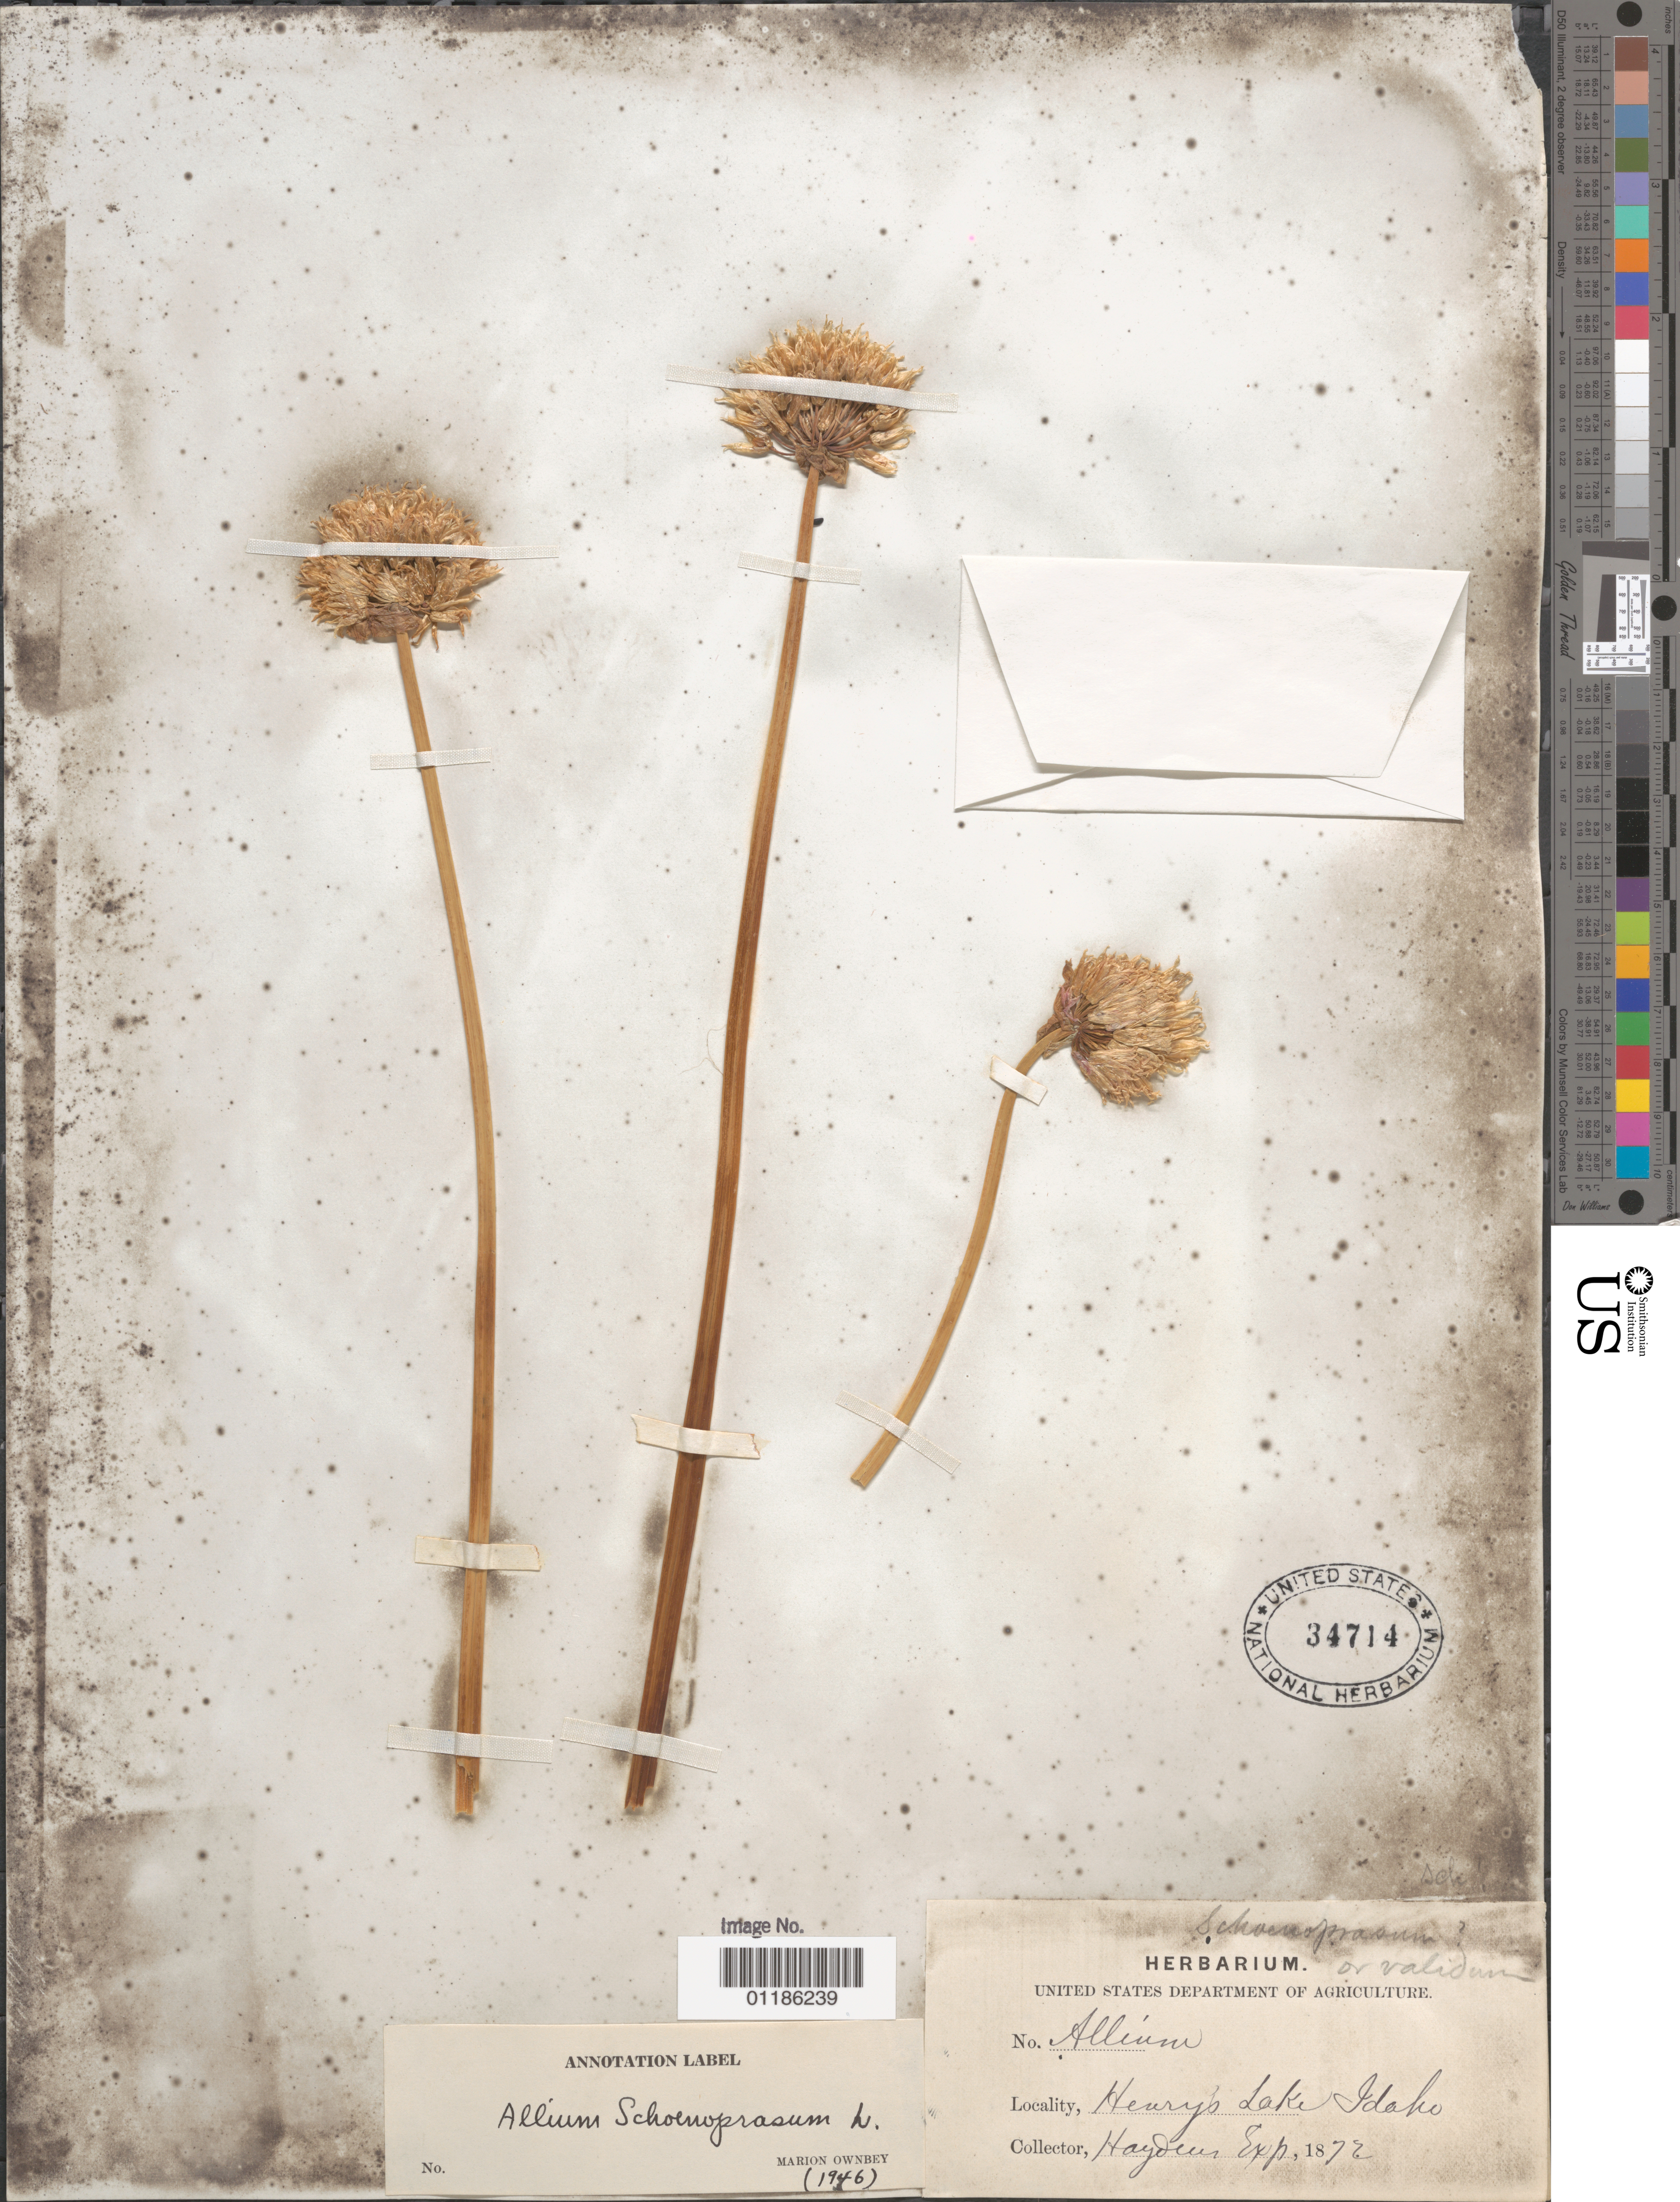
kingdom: Plantae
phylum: Tracheophyta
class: Liliopsida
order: Asparagales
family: Amaryllidaceae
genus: Allium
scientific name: Allium schoenoprasum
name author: L.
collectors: -- Hayden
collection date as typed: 1872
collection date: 1872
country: United States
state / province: Idaho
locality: Henry's Lake.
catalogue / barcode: US 34714